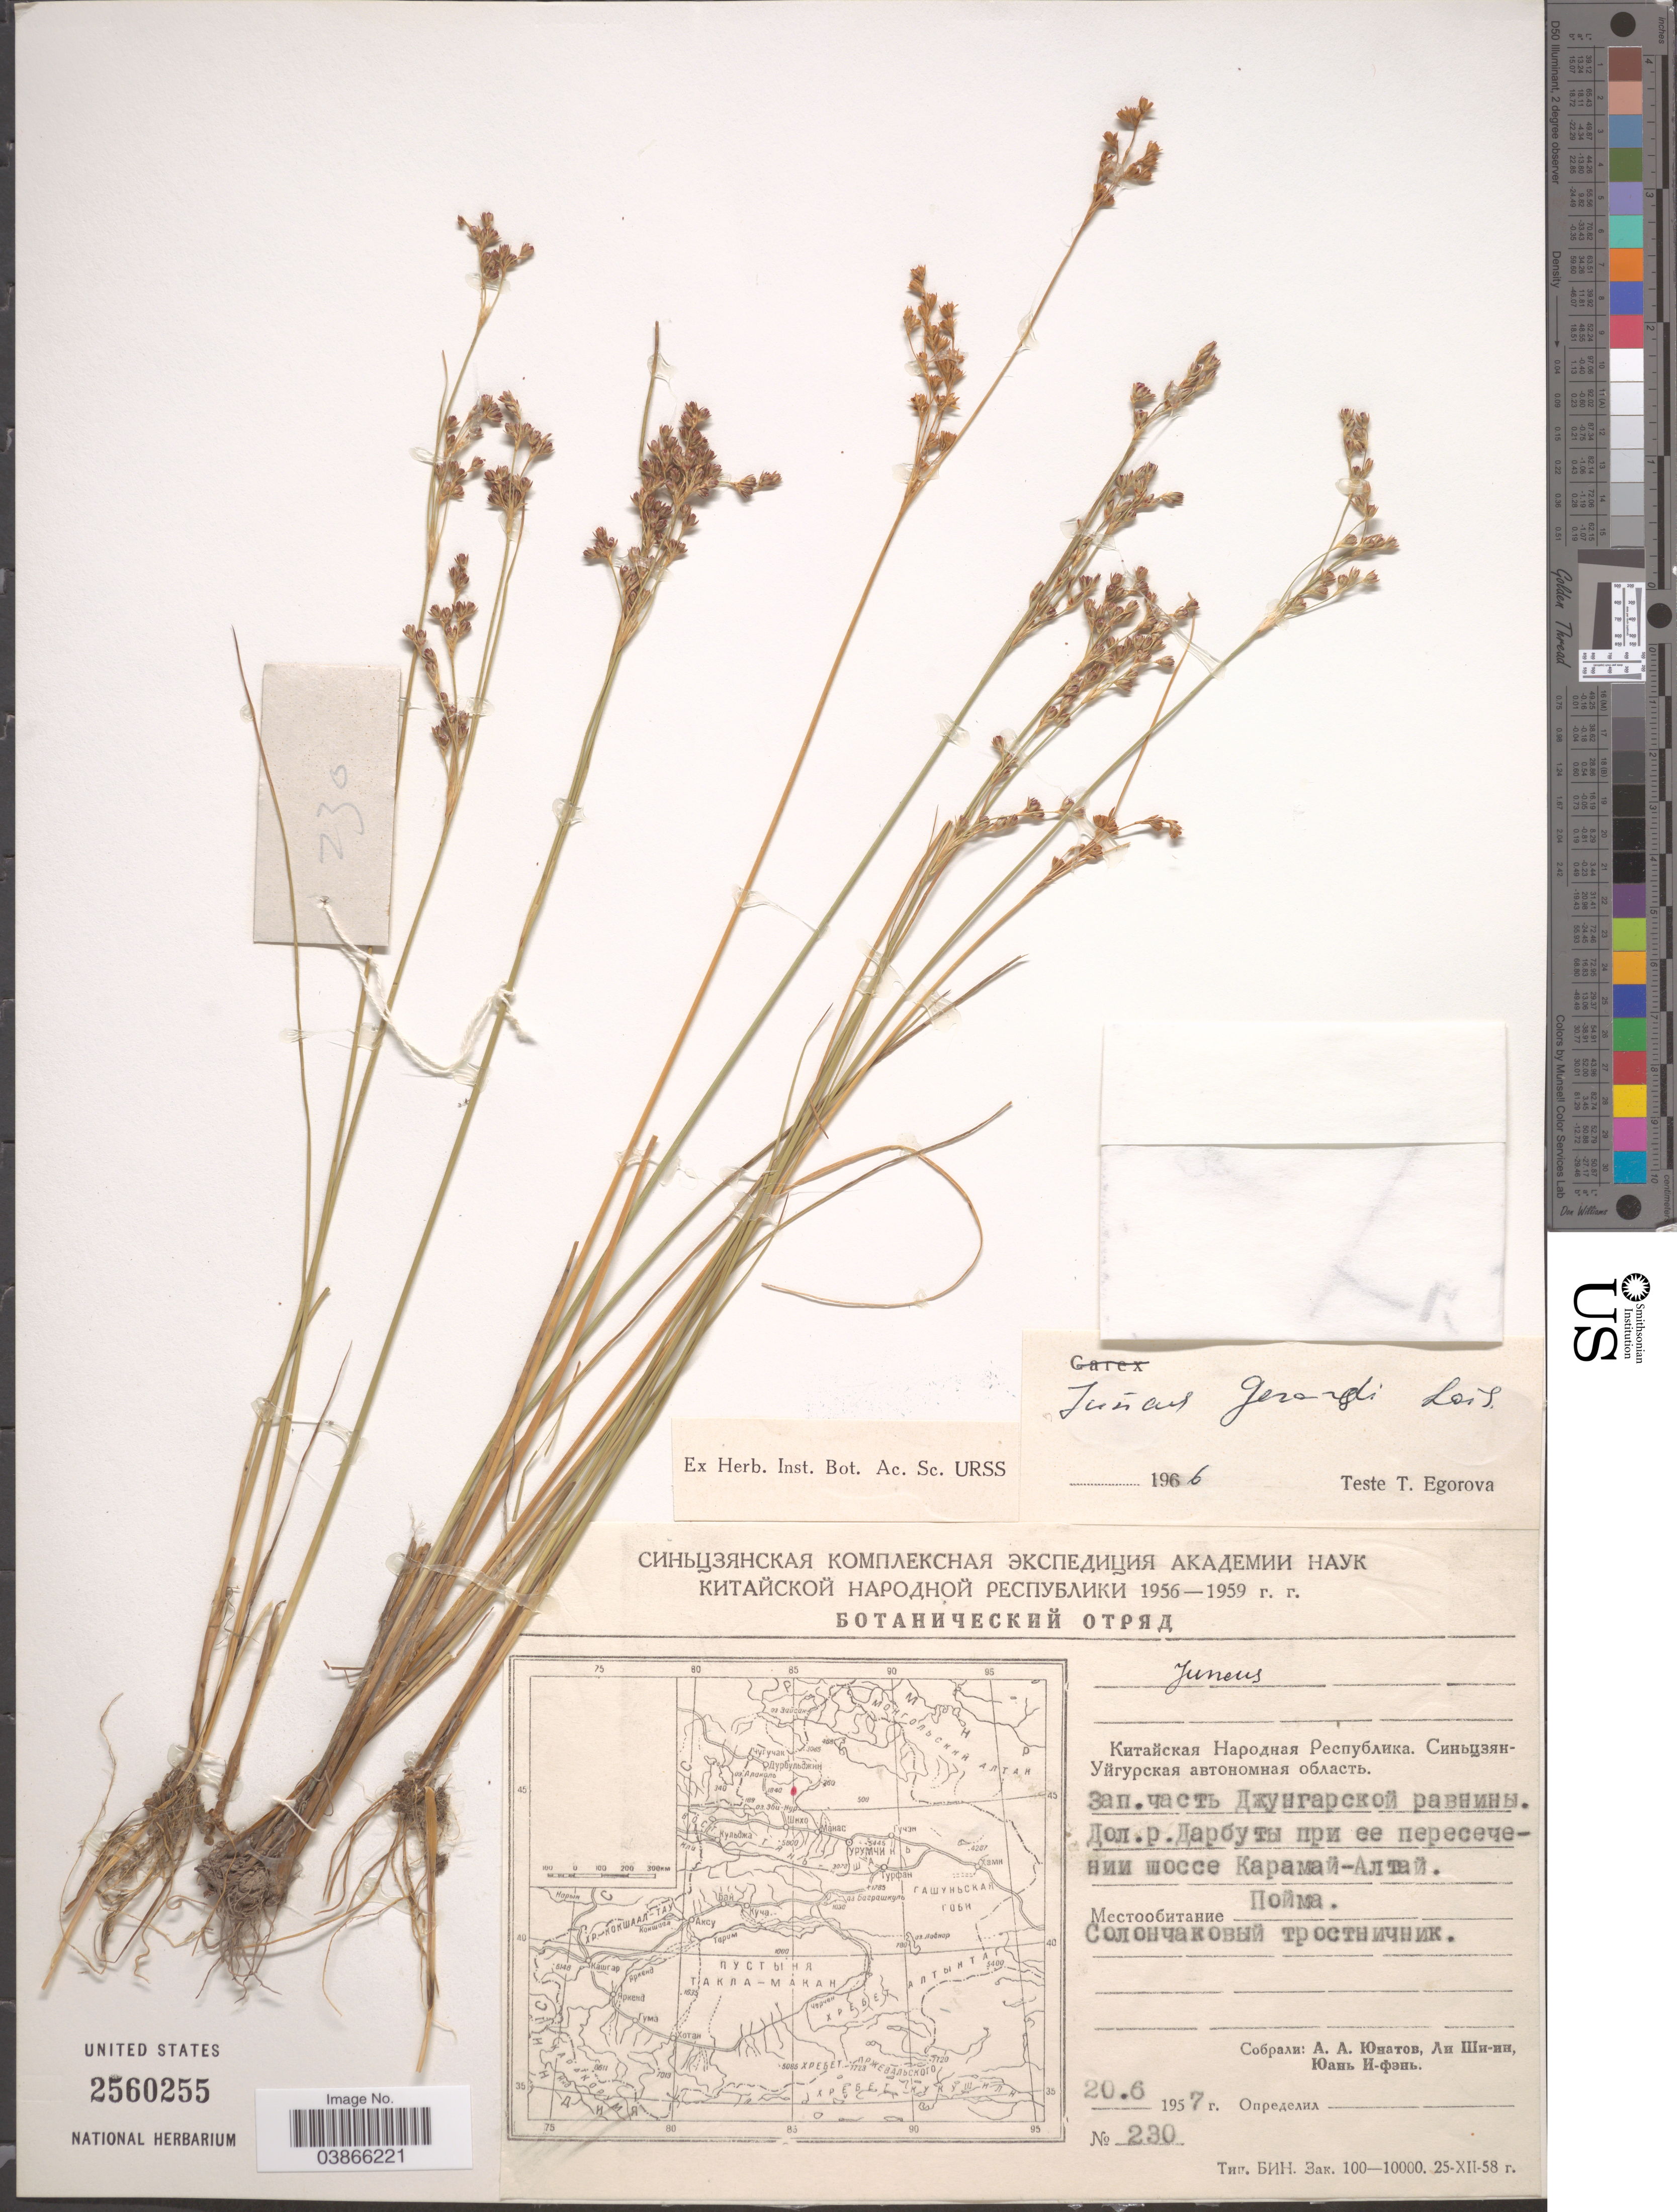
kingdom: Plantae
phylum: Tracheophyta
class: Liliopsida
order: Poales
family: Juncaceae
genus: Juncus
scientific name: Juncus gerardi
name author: Loisel.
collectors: A. Unatov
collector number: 230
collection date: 1957-06-20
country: China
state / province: Xinjiang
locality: Dzungaria, valley of river Darbut near road Karamay -Altay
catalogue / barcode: US 2560255